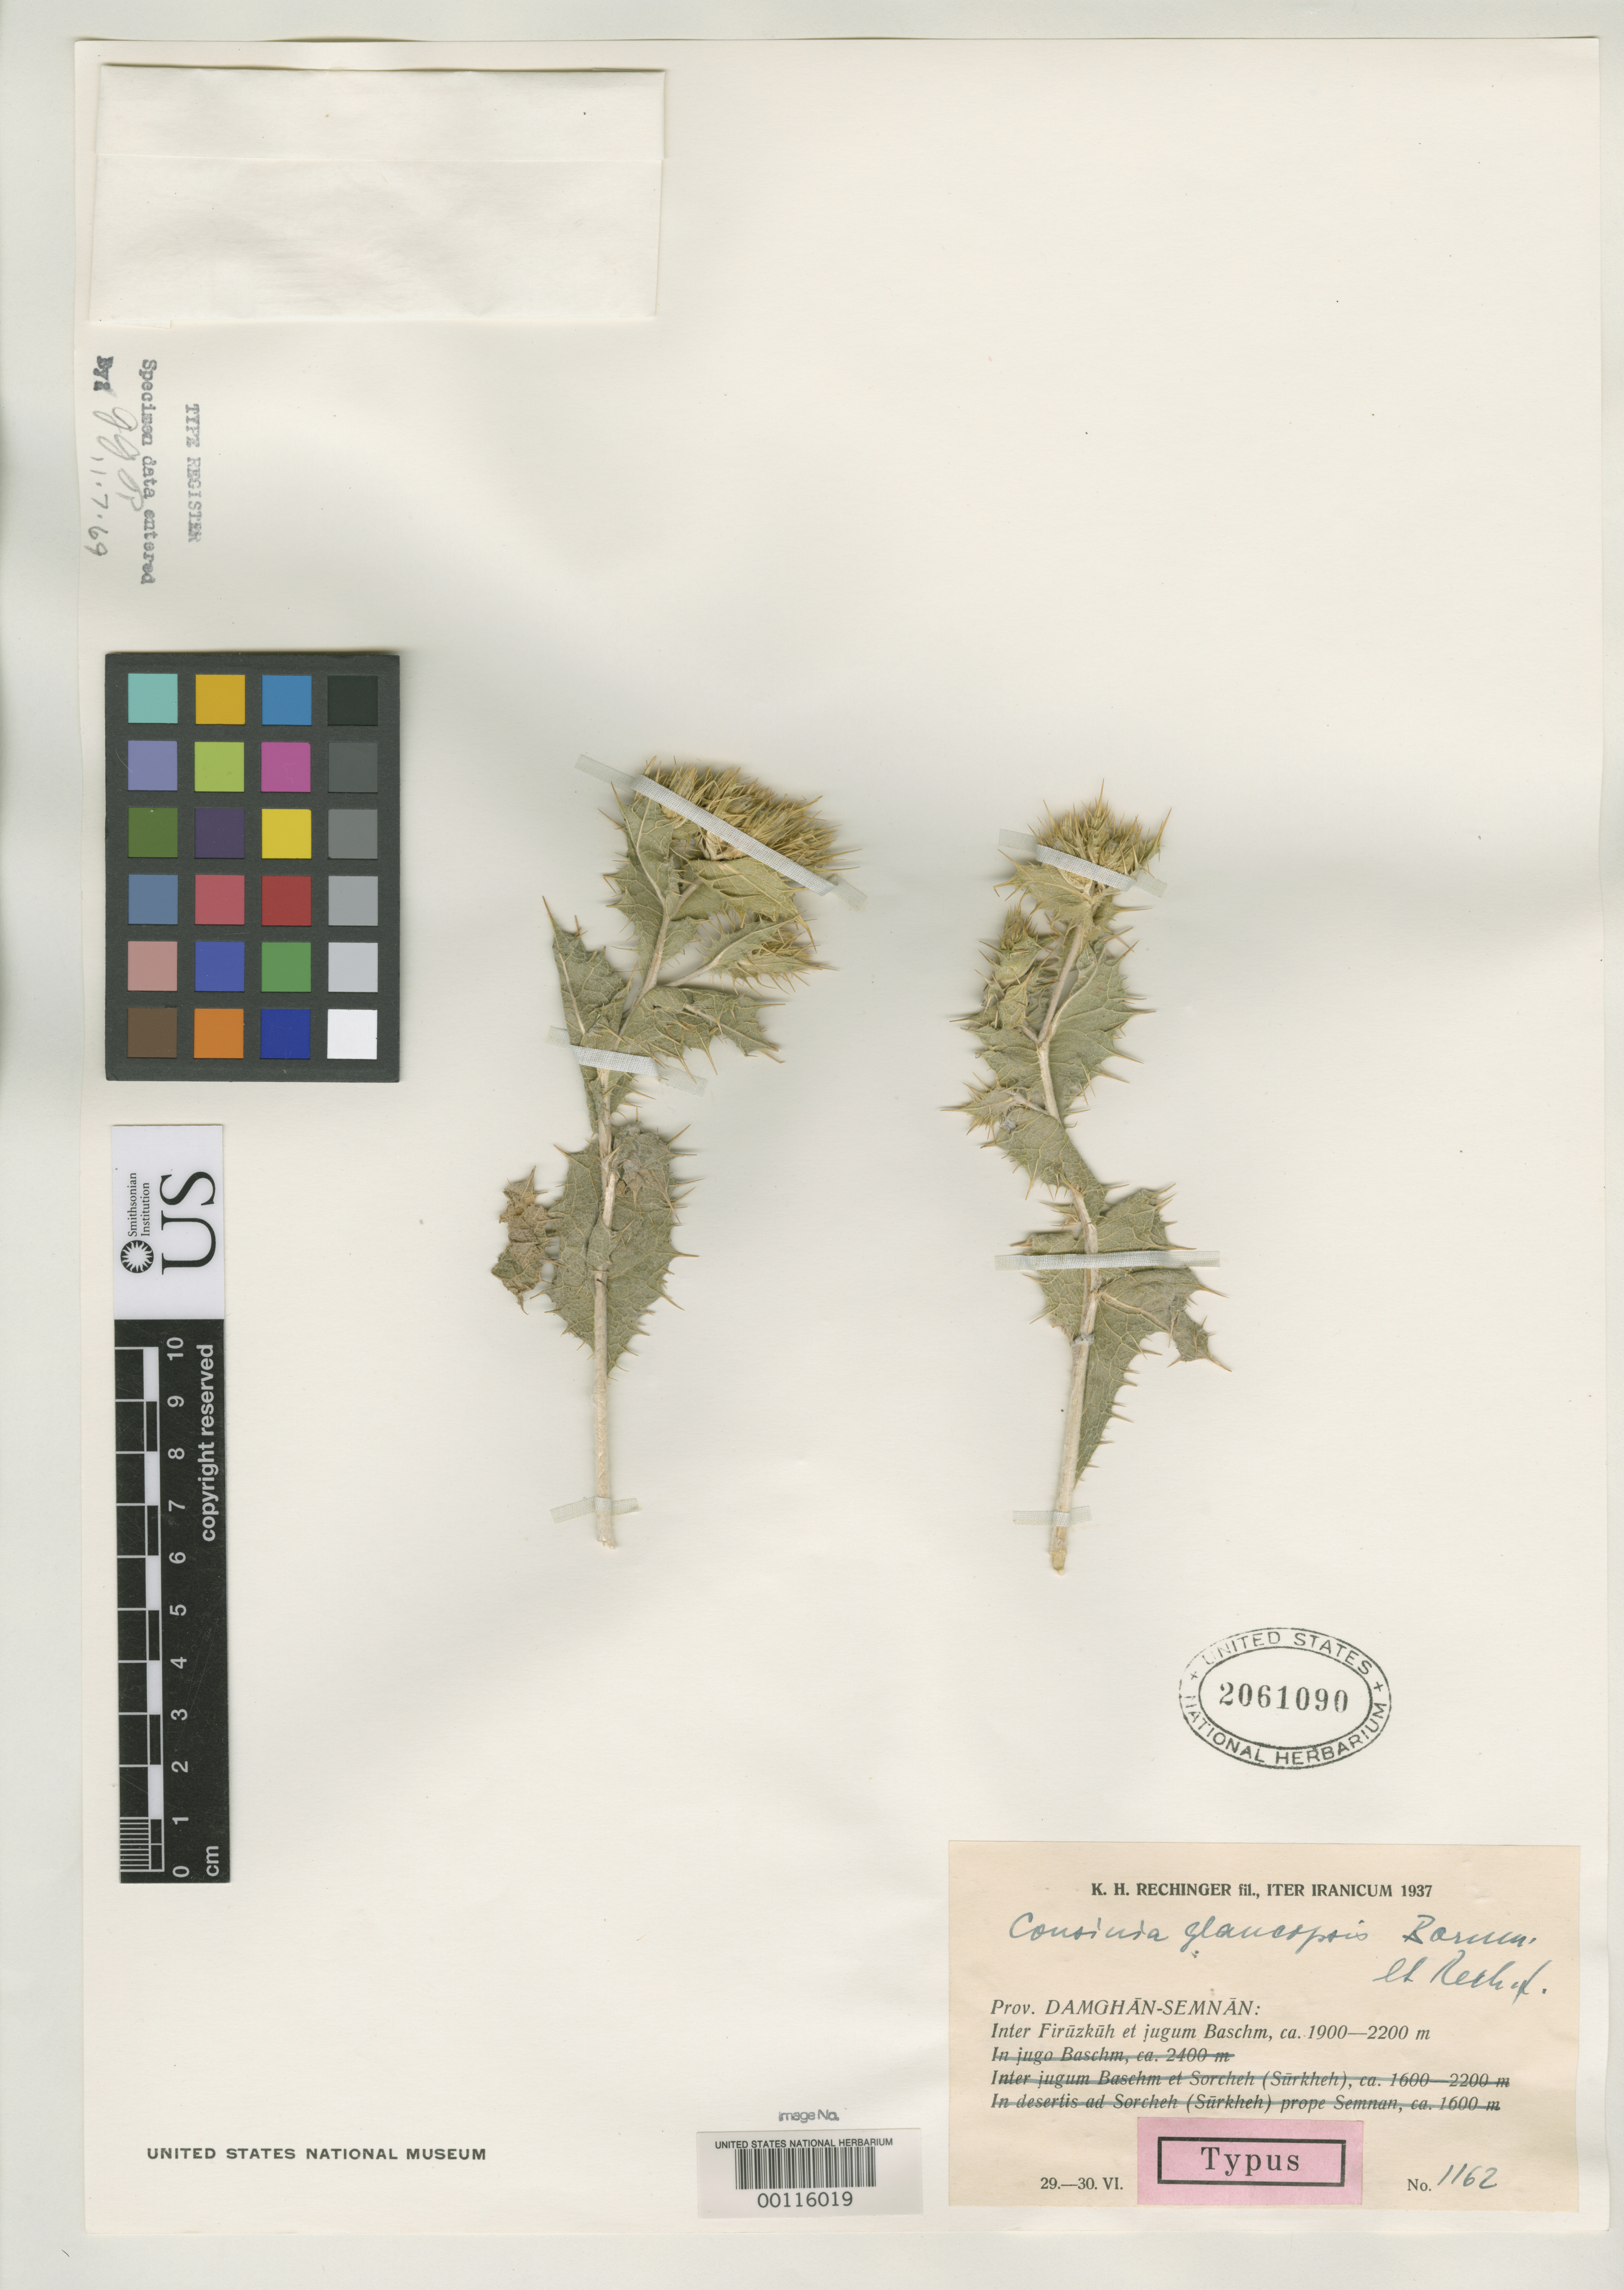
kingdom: Plantae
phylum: Tracheophyta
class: Magnoliopsida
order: Asterales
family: Asteraceae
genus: Cousinia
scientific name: Cousinia glaucopsis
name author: Bornm. & Rech. f.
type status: Type Collection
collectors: K. H. Rechinger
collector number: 1162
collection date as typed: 29 Jun 1937 to 30 Jun 1937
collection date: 1937-06-29/1937-06-30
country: Iran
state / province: Semnan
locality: Inter Firuzkuh et Jugum Baschm [Between Firuzkuh and Baschm Ridge]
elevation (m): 1900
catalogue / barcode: US 2061090